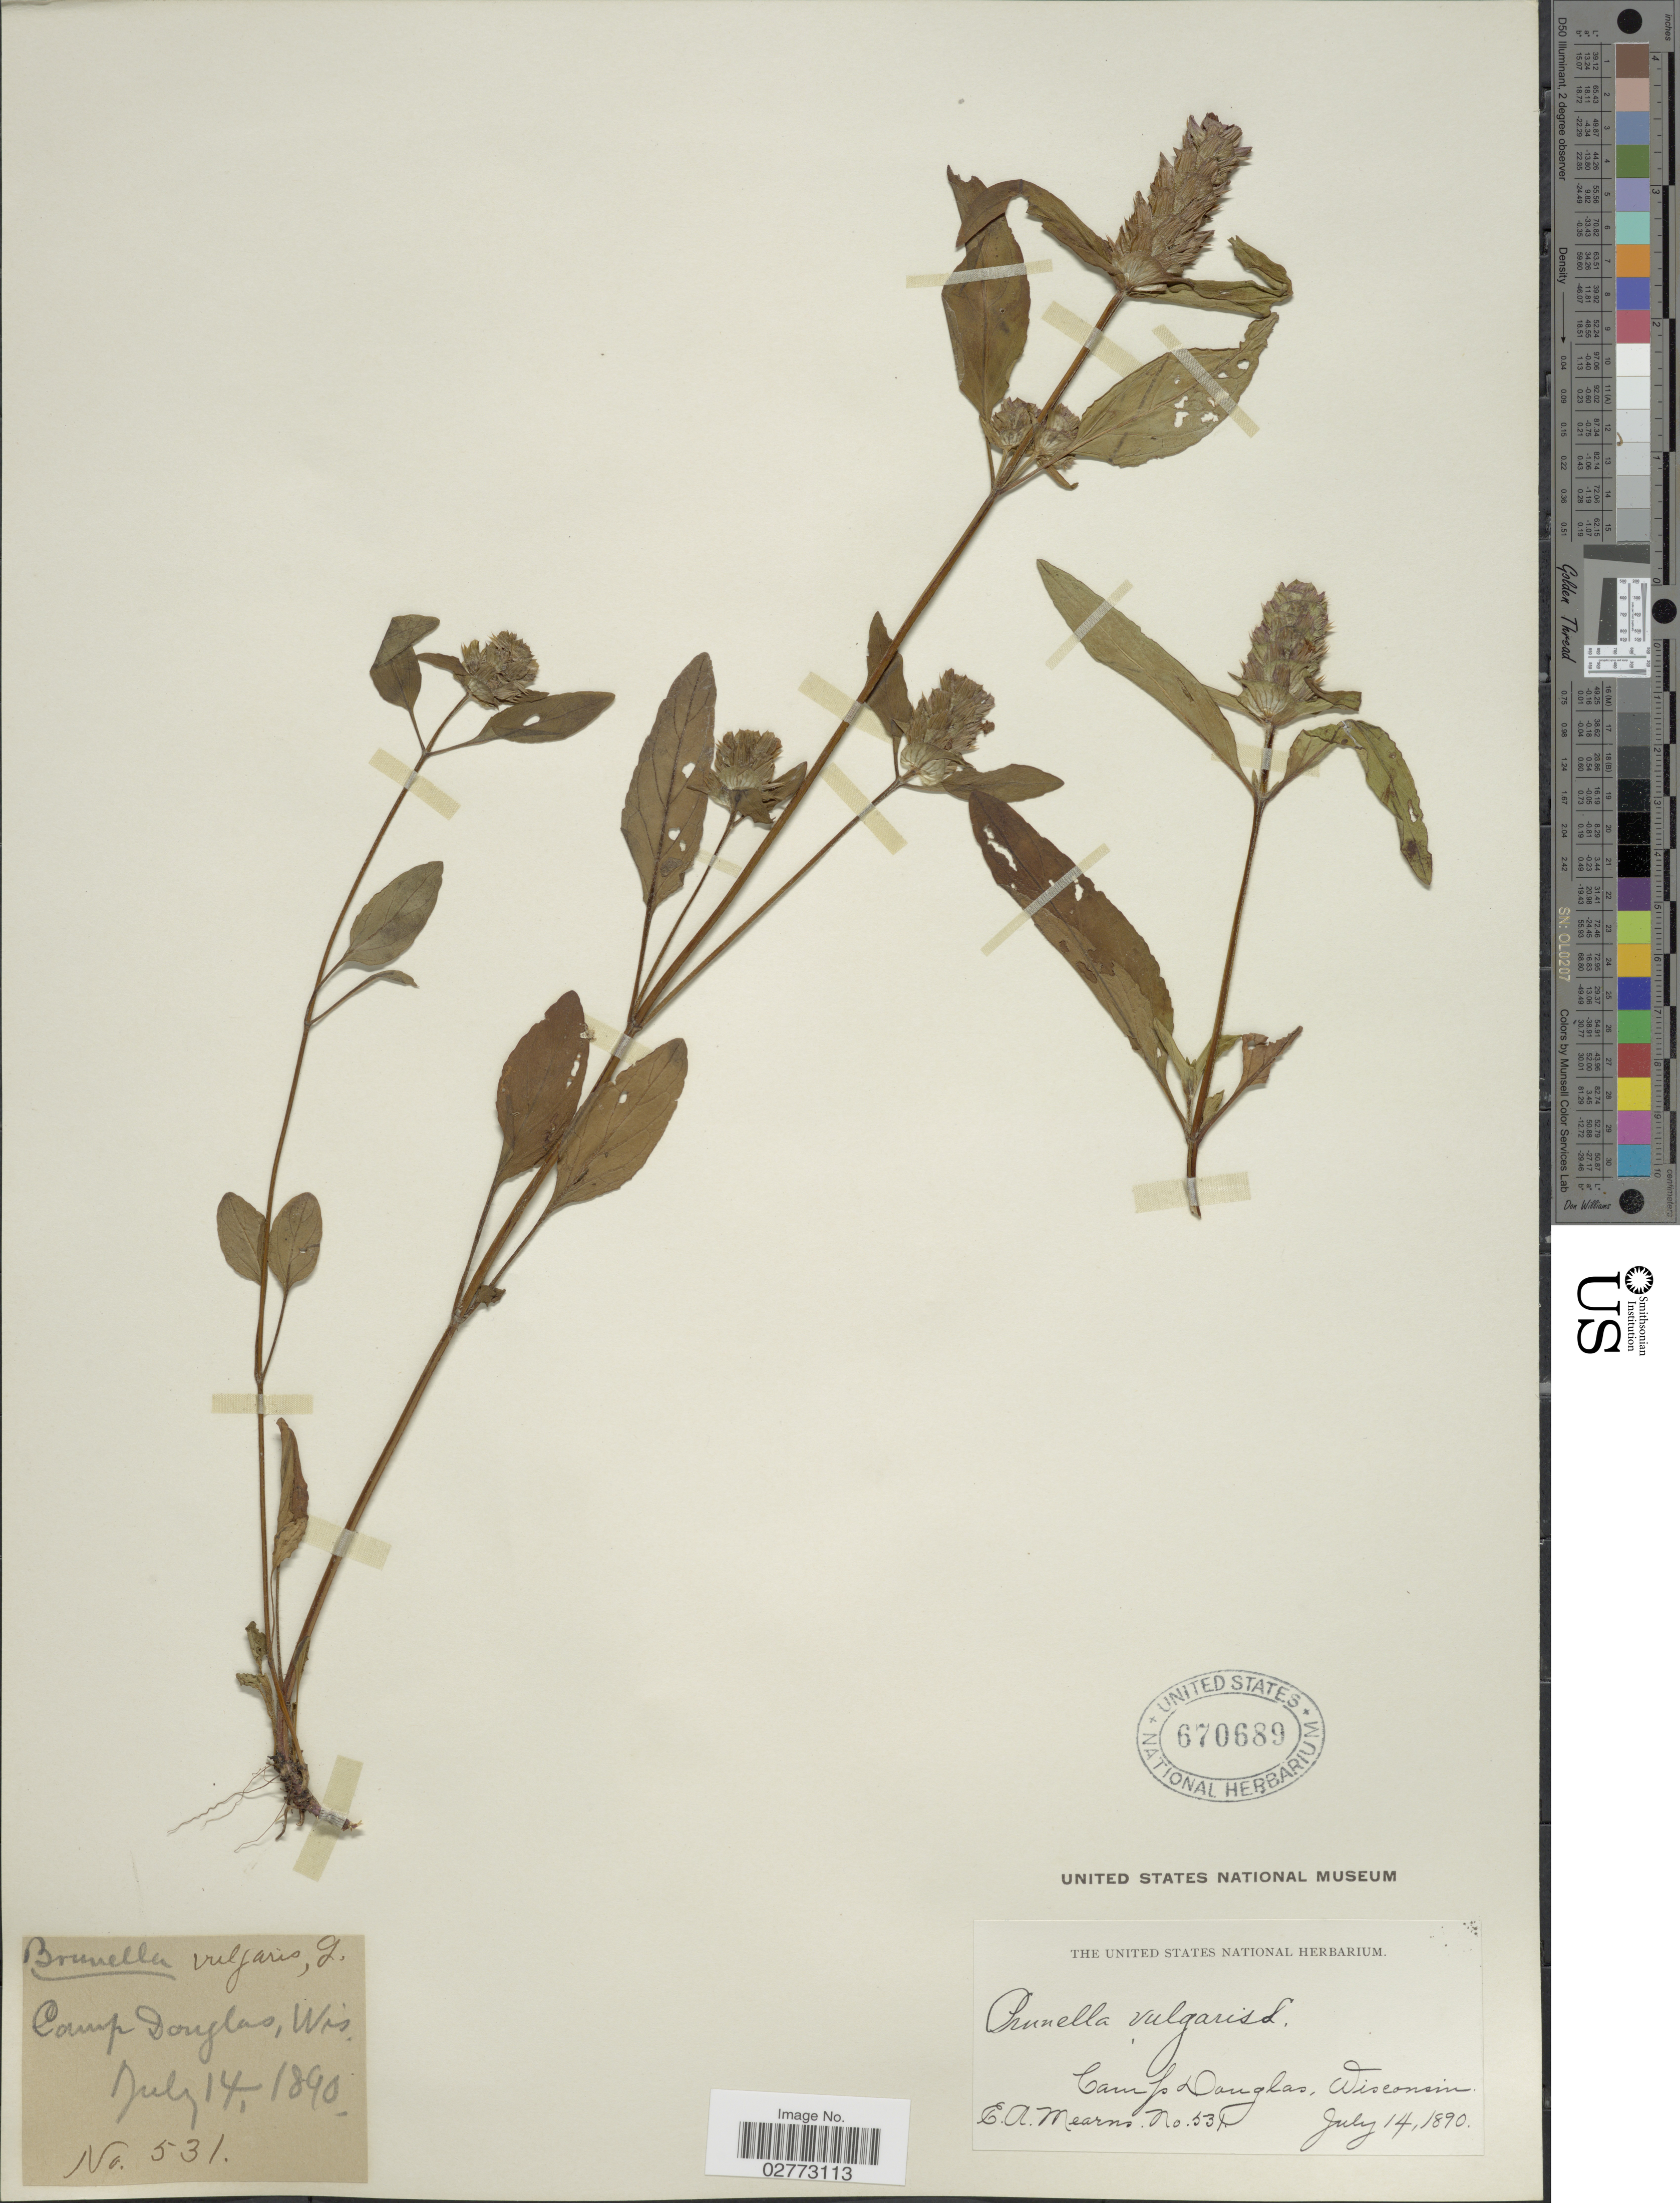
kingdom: Plantae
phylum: Tracheophyta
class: Magnoliopsida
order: Lamiales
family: Lamiaceae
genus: Prunella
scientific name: Prunella vulgaris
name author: L.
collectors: E. A. Mearns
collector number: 531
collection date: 1890-07-14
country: United States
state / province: Wisconsin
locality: Camp Douglas, Wis.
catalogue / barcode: US 670689